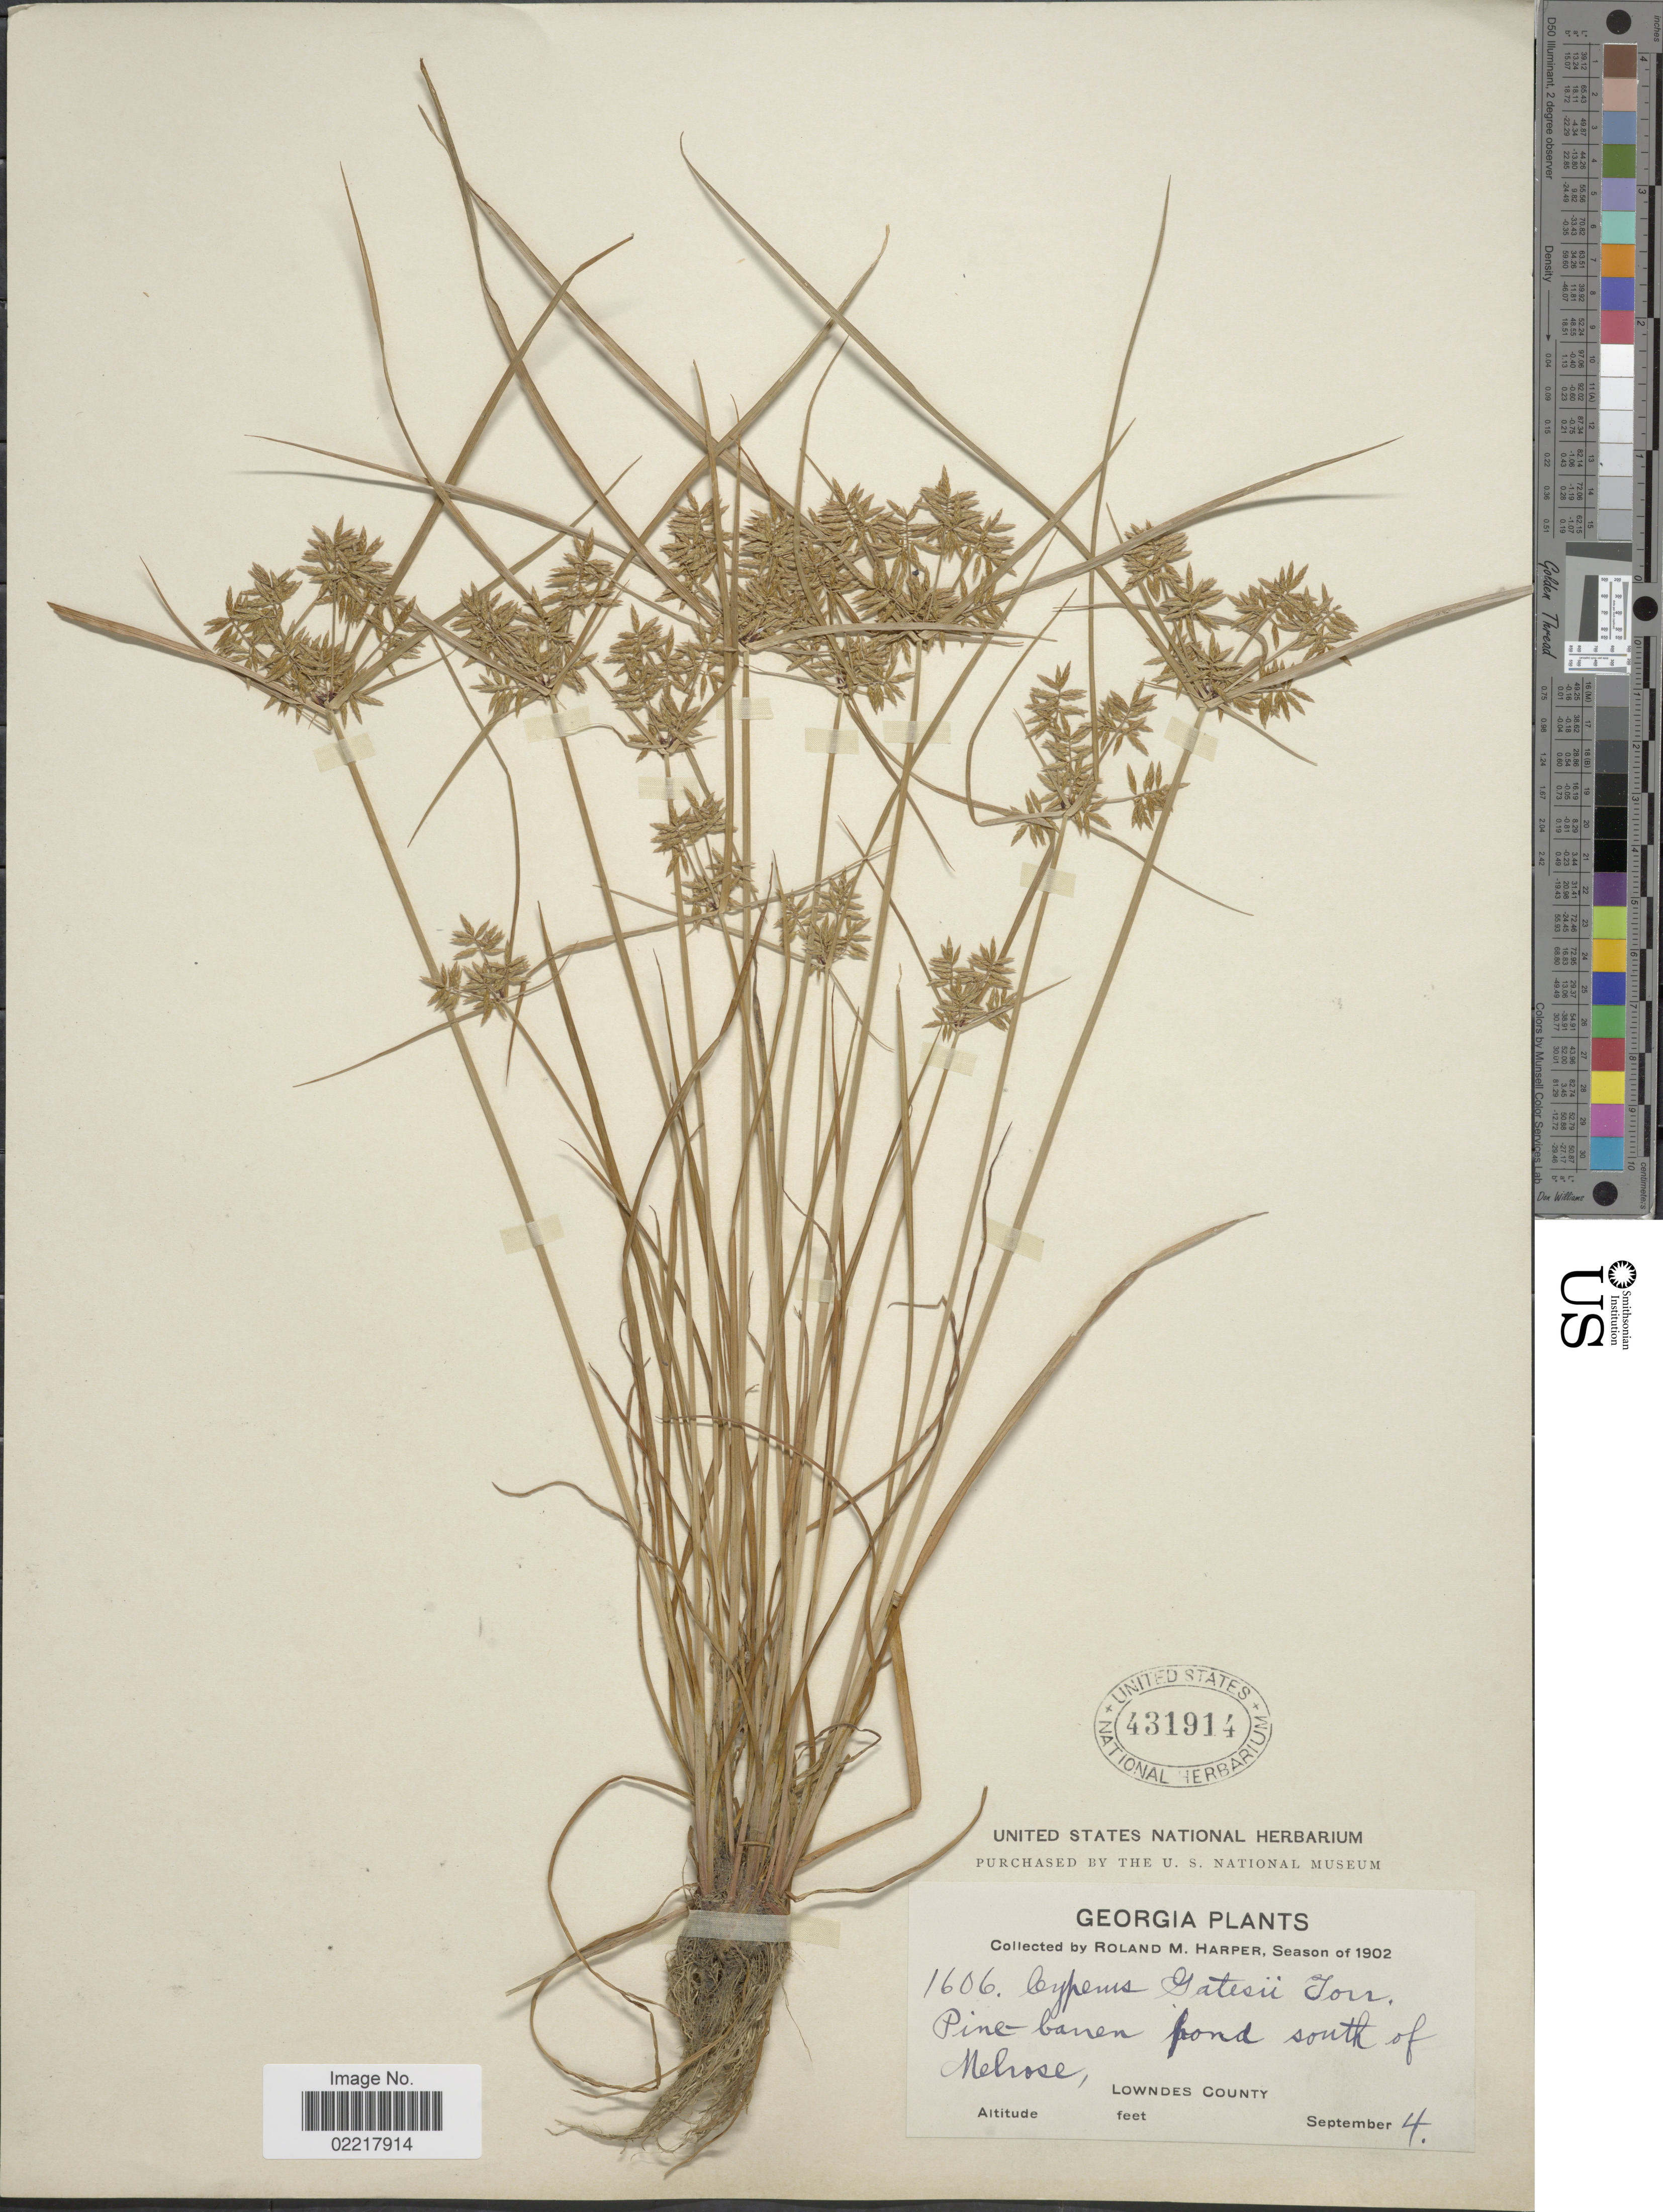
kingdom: Plantae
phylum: Tracheophyta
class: Liliopsida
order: Poales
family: Cyperaceae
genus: Cyperus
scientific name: Cyperus polystachyos var. texensis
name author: (Torr.) Fernald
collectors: R. M. Harper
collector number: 1606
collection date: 1902-09-04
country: United States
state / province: Georgia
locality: Pine- barren pond south of Nelrose, Lowndes County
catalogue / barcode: US 431914